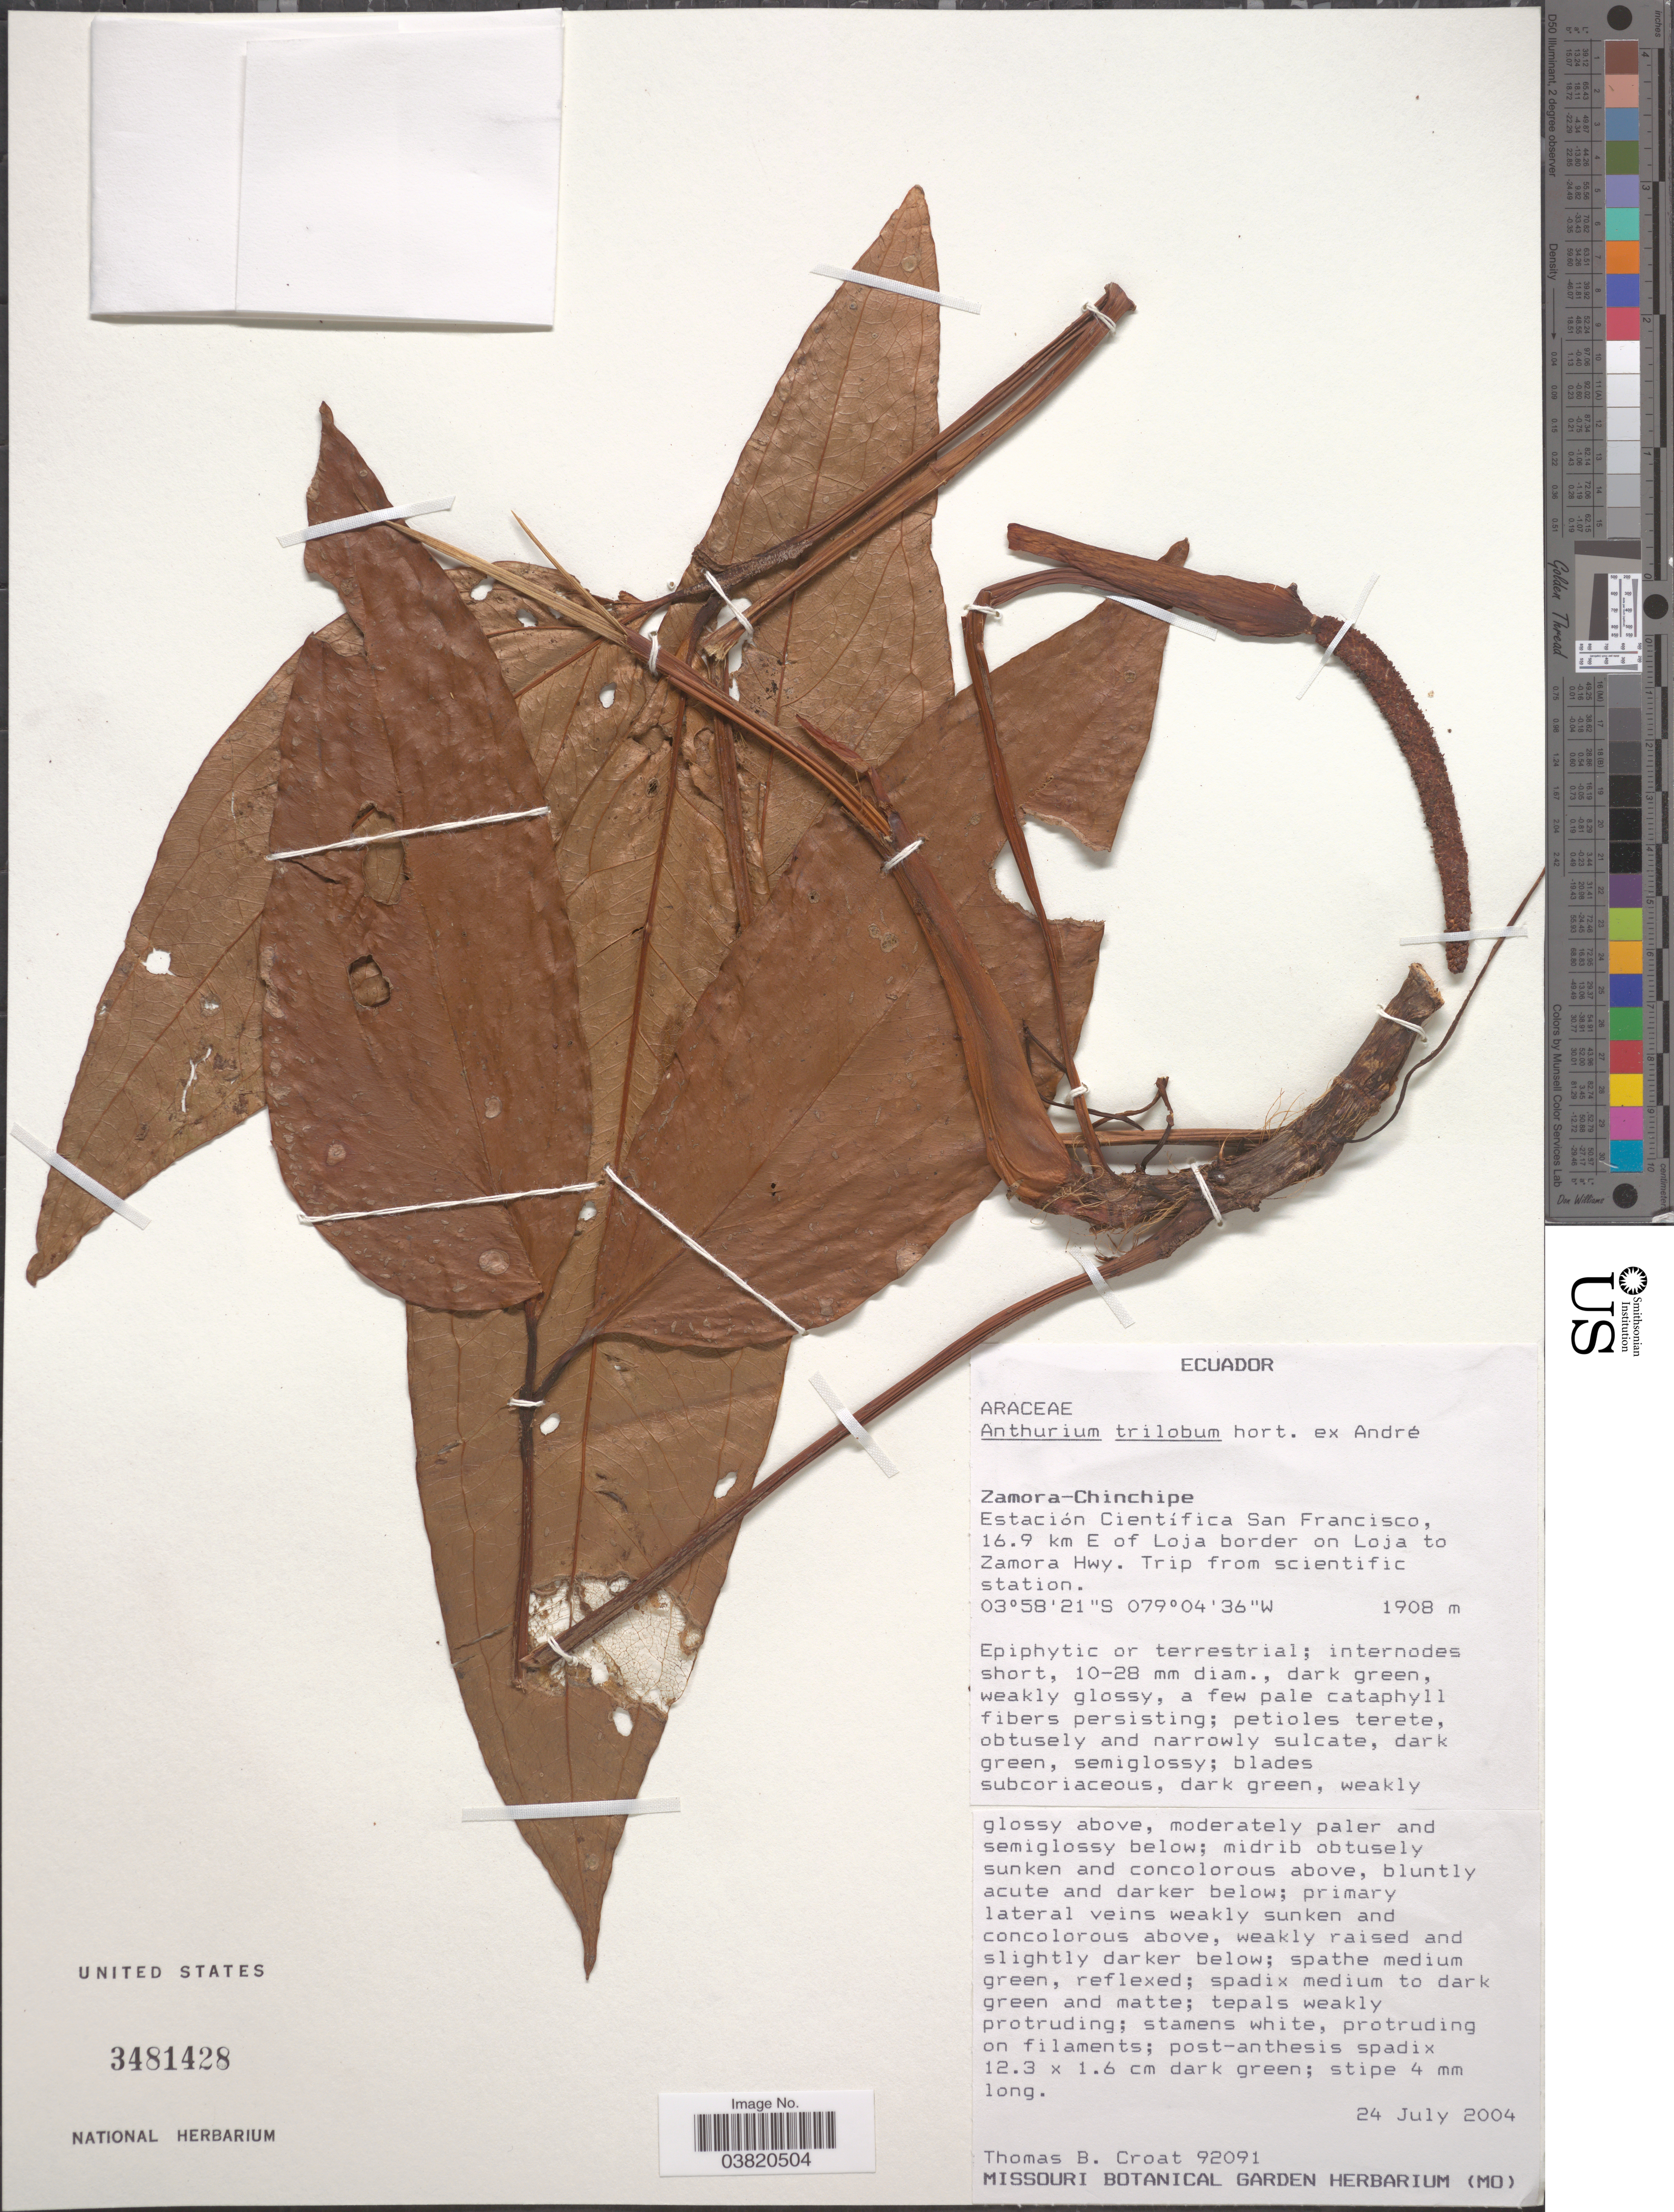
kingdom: Plantae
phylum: Tracheophyta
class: Liliopsida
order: Alismatales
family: Araceae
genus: Anthurium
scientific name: Anthurium trilobum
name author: André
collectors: T. B. Croat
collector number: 92091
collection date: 2004-07-24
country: Ecuador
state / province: Zamora-Chinchipe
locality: Estación Científica San Francisco, 16.9 km E of Loja border on Loja to Zamora Hwy. Trip from scientific station.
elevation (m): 1908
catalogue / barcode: US 3481428